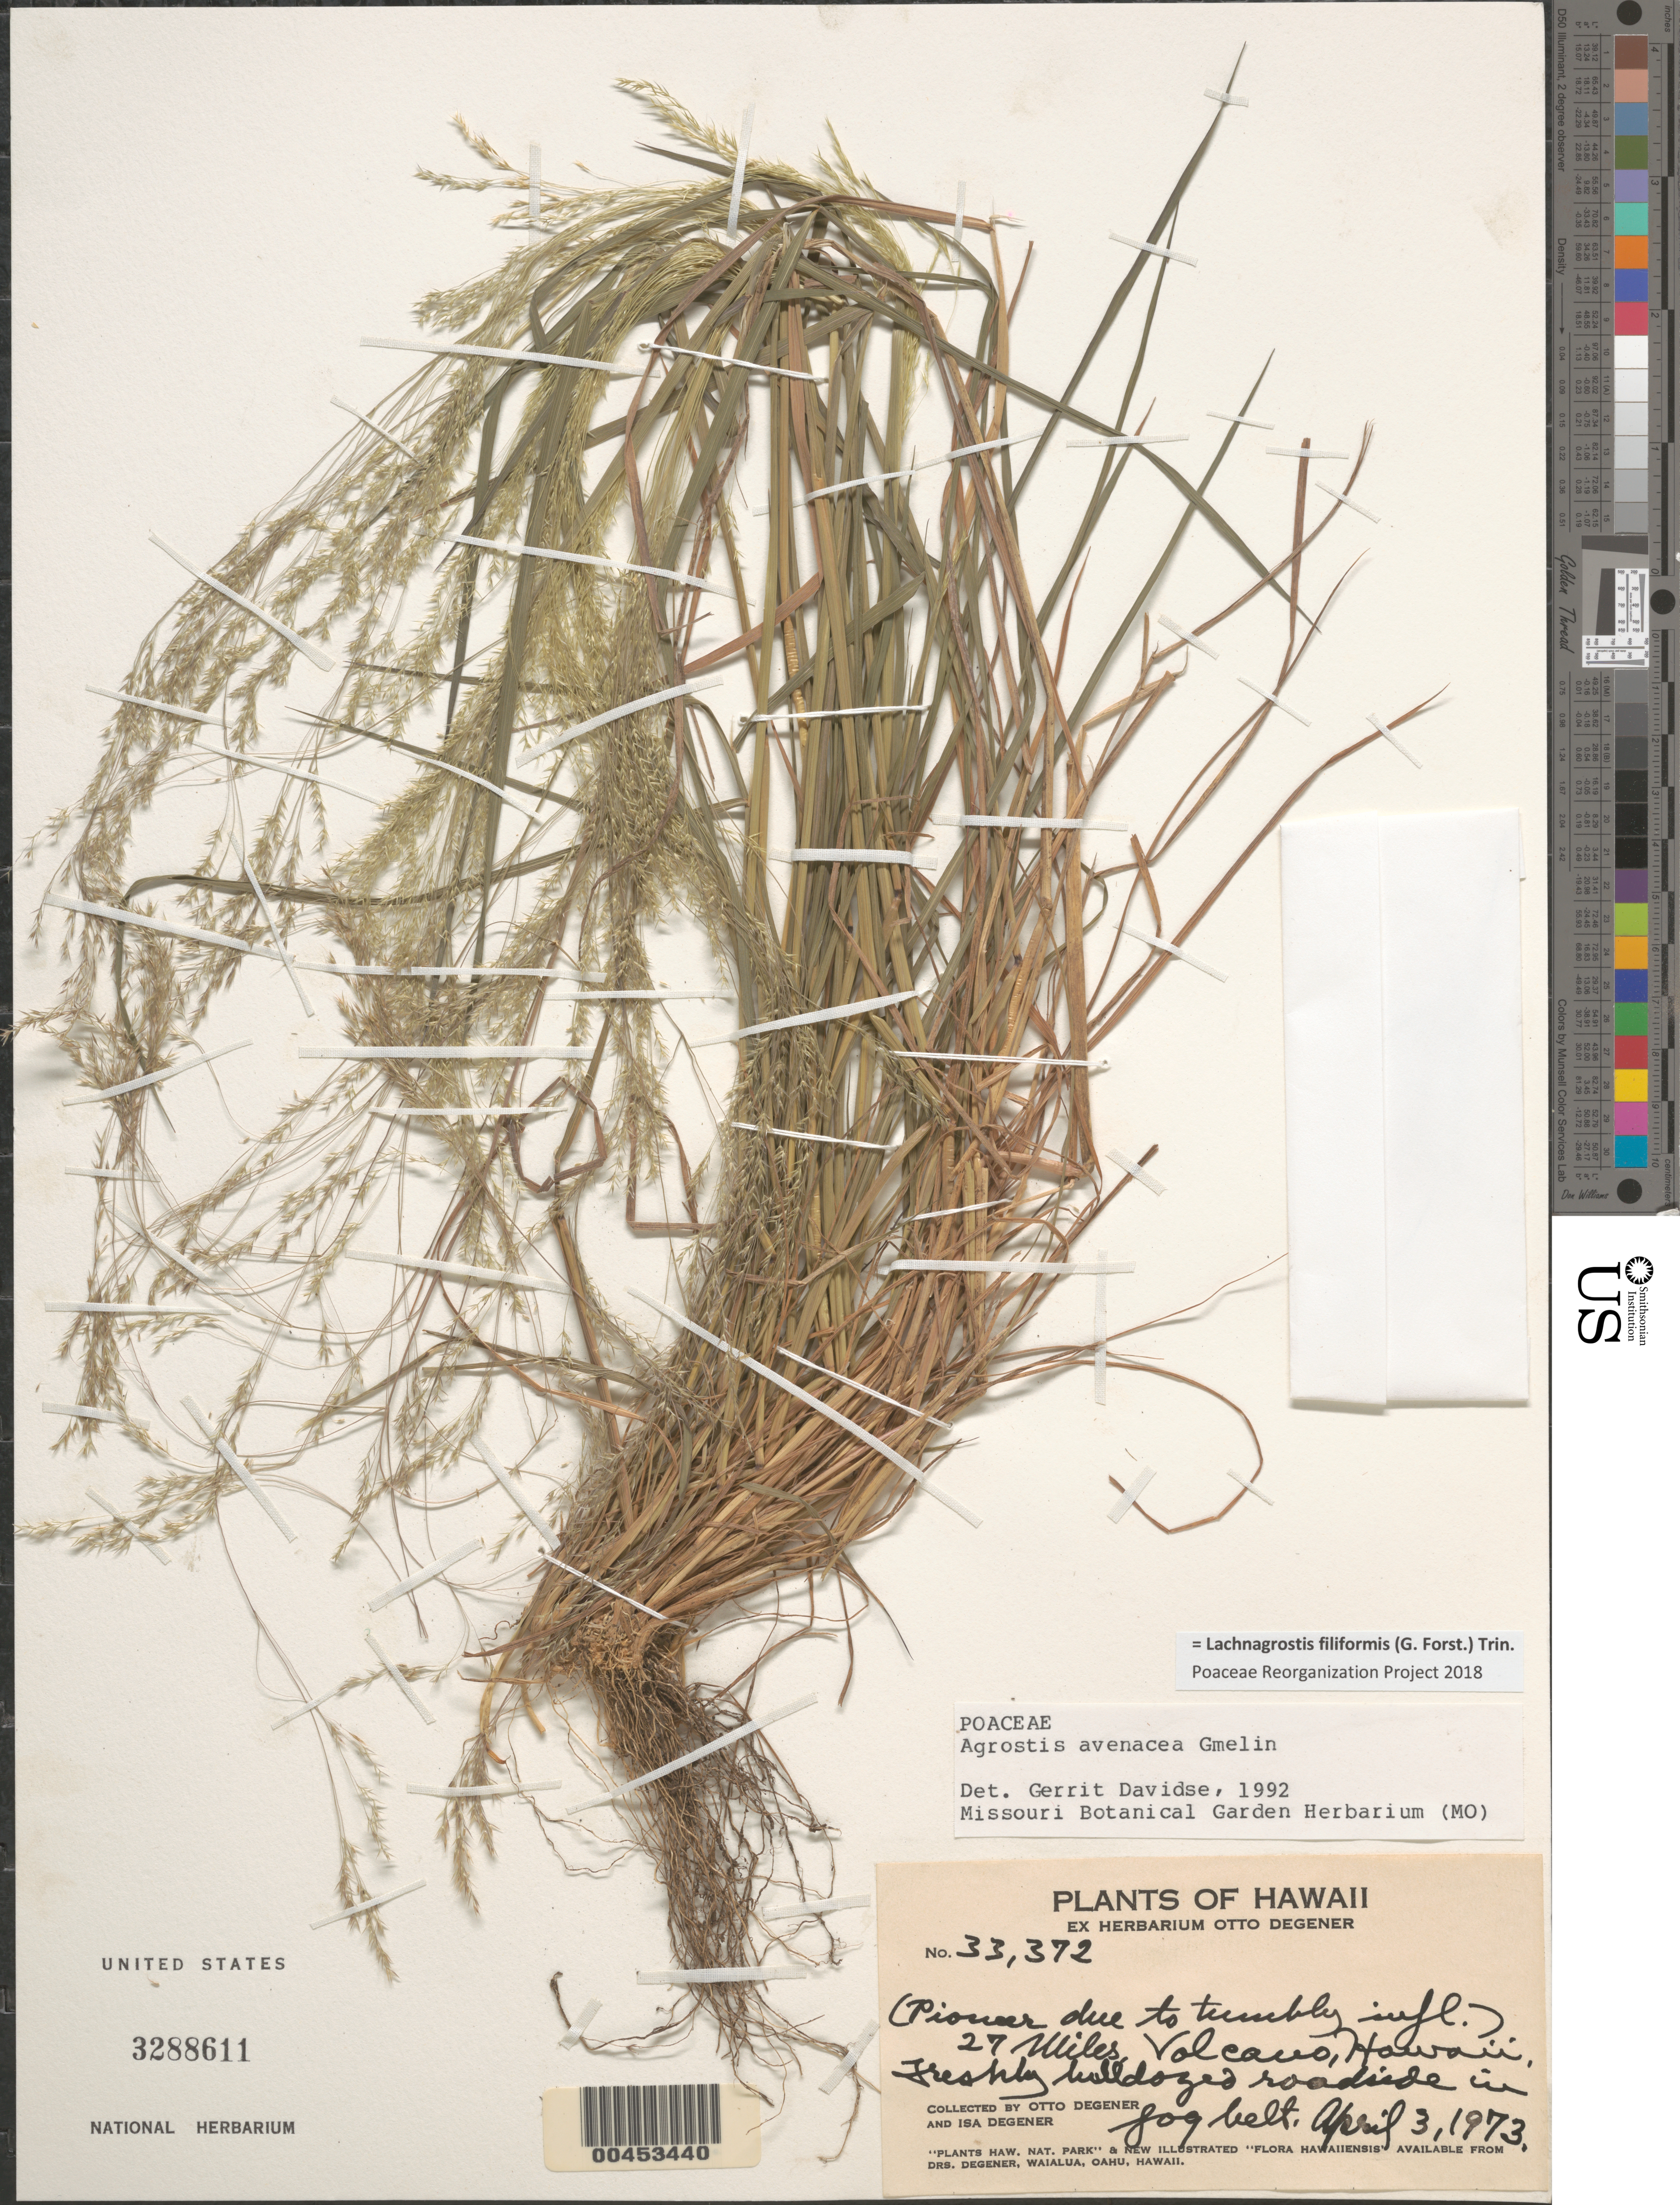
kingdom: Plantae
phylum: Tracheophyta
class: Liliopsida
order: Poales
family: Poaceae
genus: Lachnagrostis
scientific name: Lachnagrostis filiformis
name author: (J.R. Forst.) Trin.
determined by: Poaceae Reorganization Project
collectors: O. Degener & I. Degener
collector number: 33372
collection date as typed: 3 Apr 1973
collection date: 1973-04-03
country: United States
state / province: Hawaii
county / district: Hawaii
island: Hawaii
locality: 27 Miles, Volcano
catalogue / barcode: US 3288611